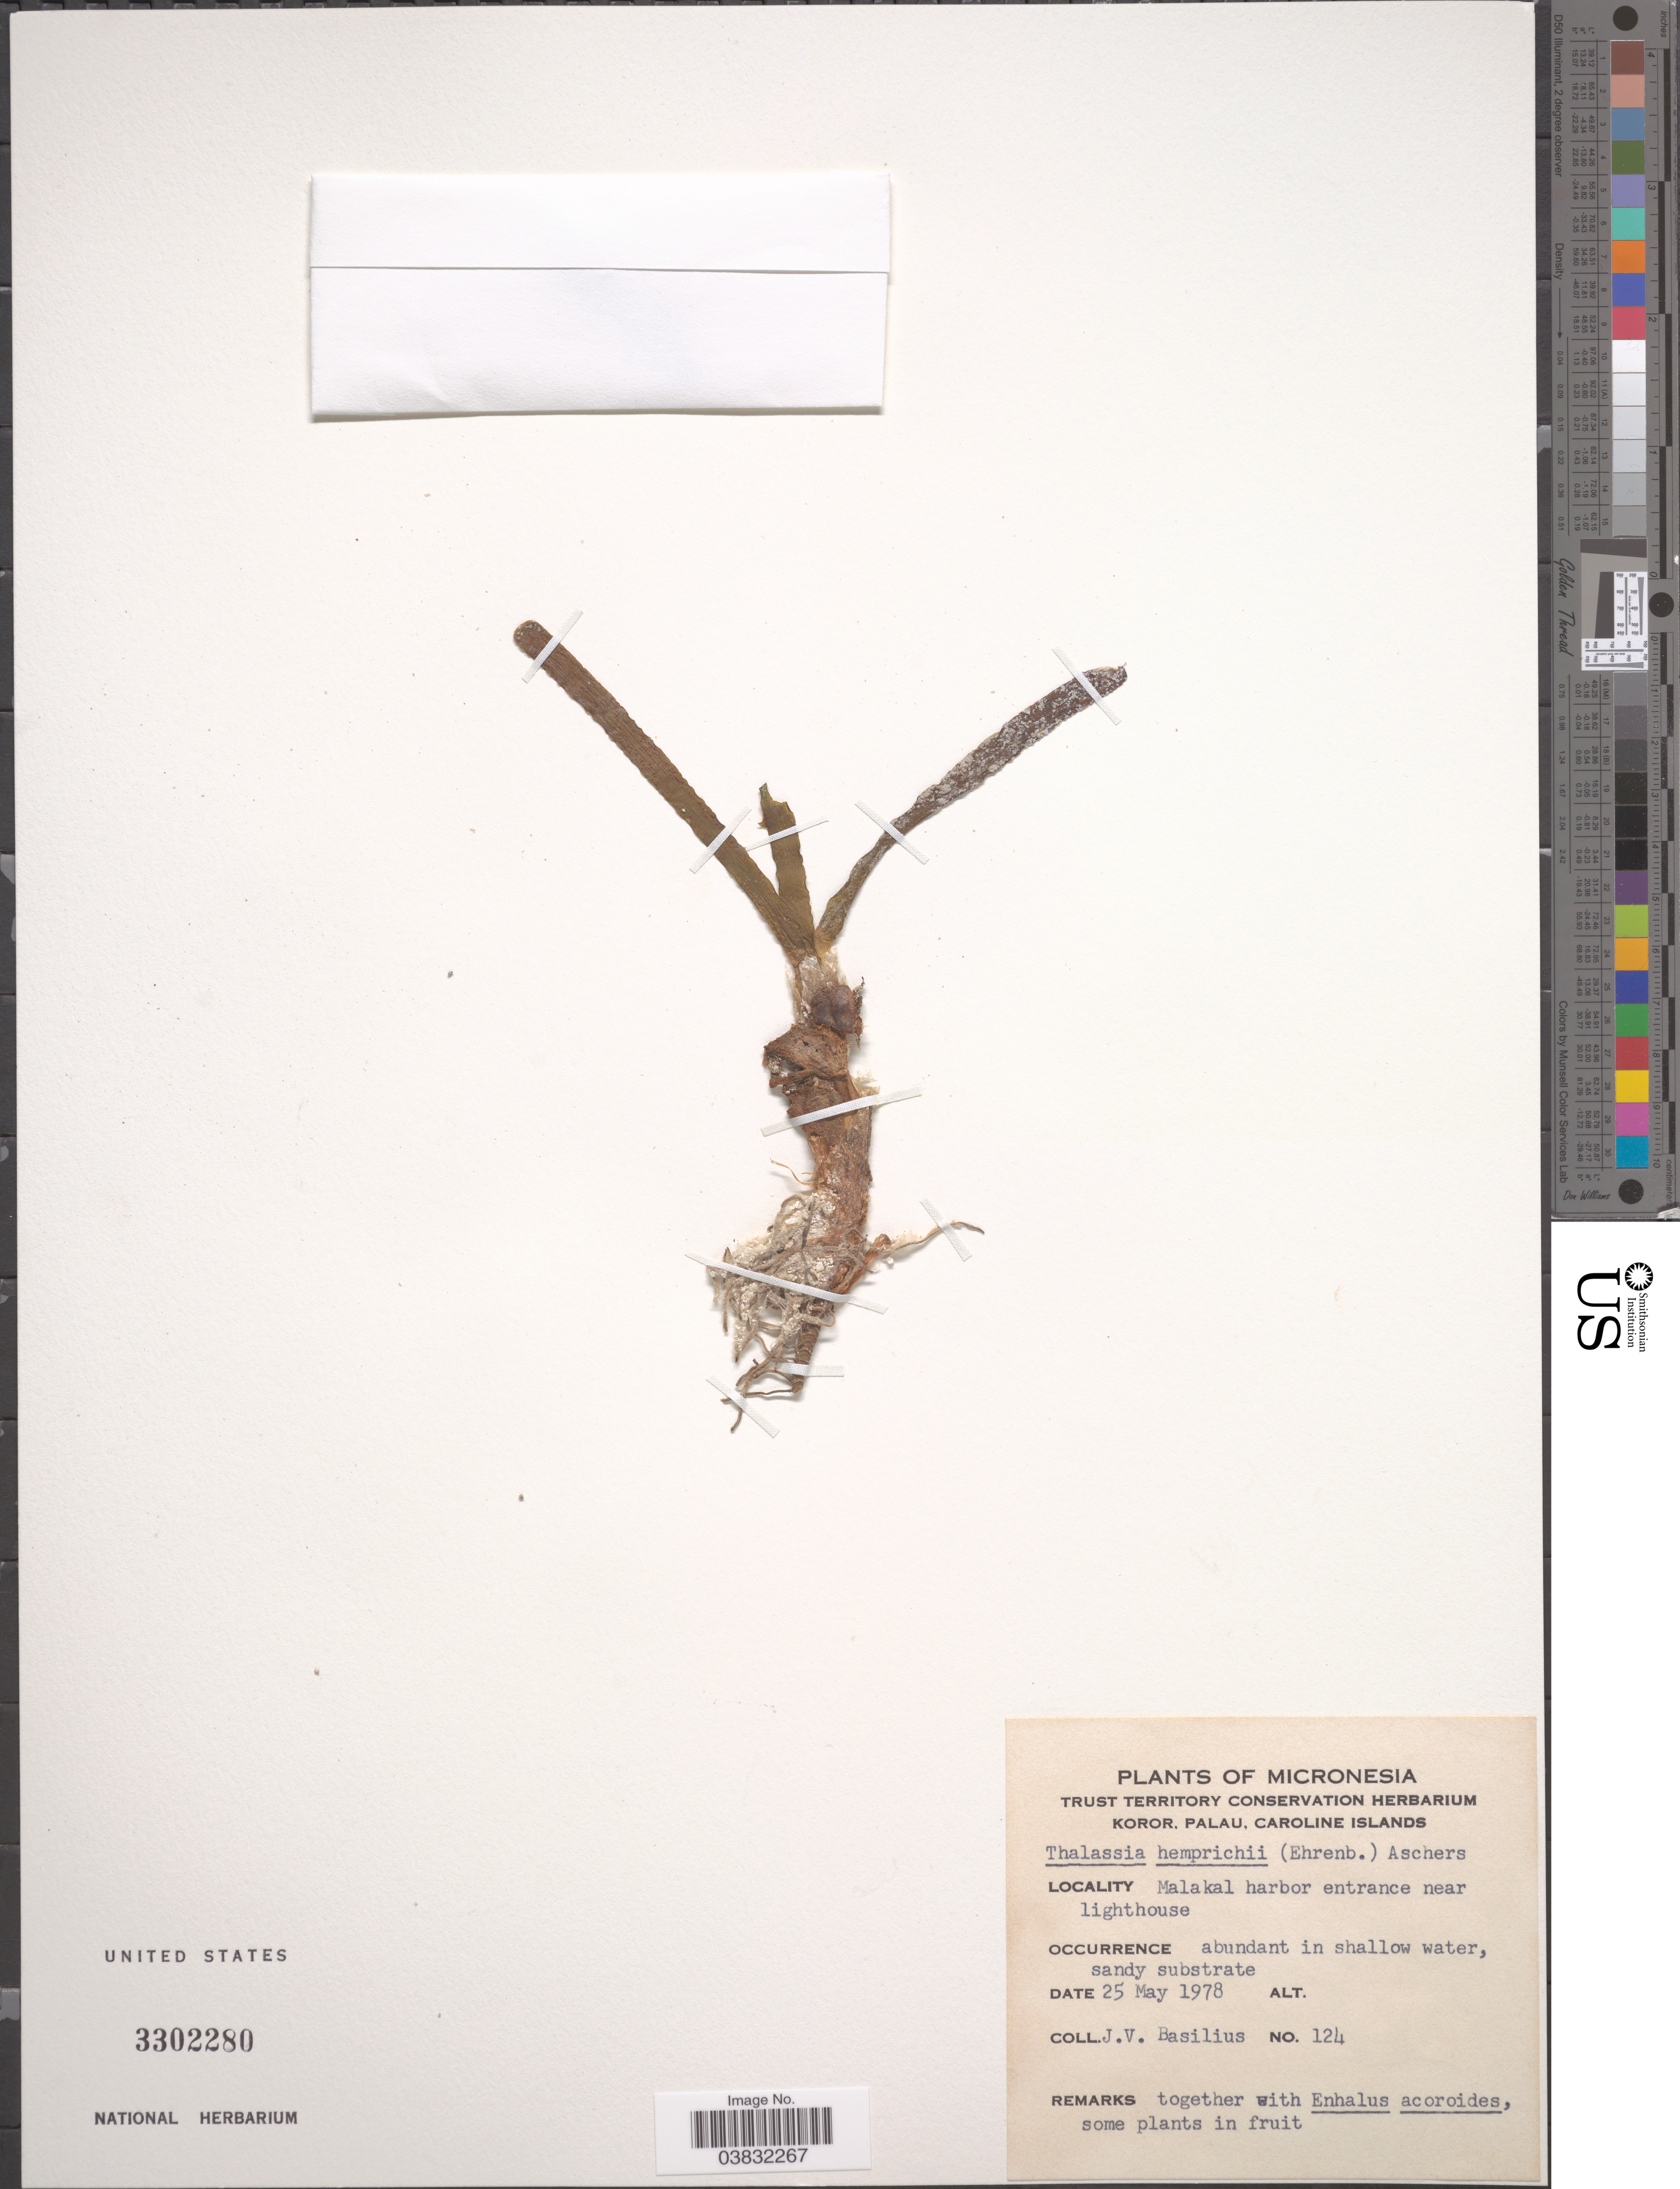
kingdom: Plantae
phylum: Tracheophyta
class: Liliopsida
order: Alismatales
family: Hydrocharitaceae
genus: Thalassia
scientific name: Thalassia hemprichii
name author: Asch.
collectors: J. Basilius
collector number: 124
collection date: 1978-05-25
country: Palau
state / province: Koror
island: Ngeruktabel [Urukthapel]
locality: Micronesia. Koror, Palau, Caroline Islands. Malakal harbor entrance near lighthouse.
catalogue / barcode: US 3302280